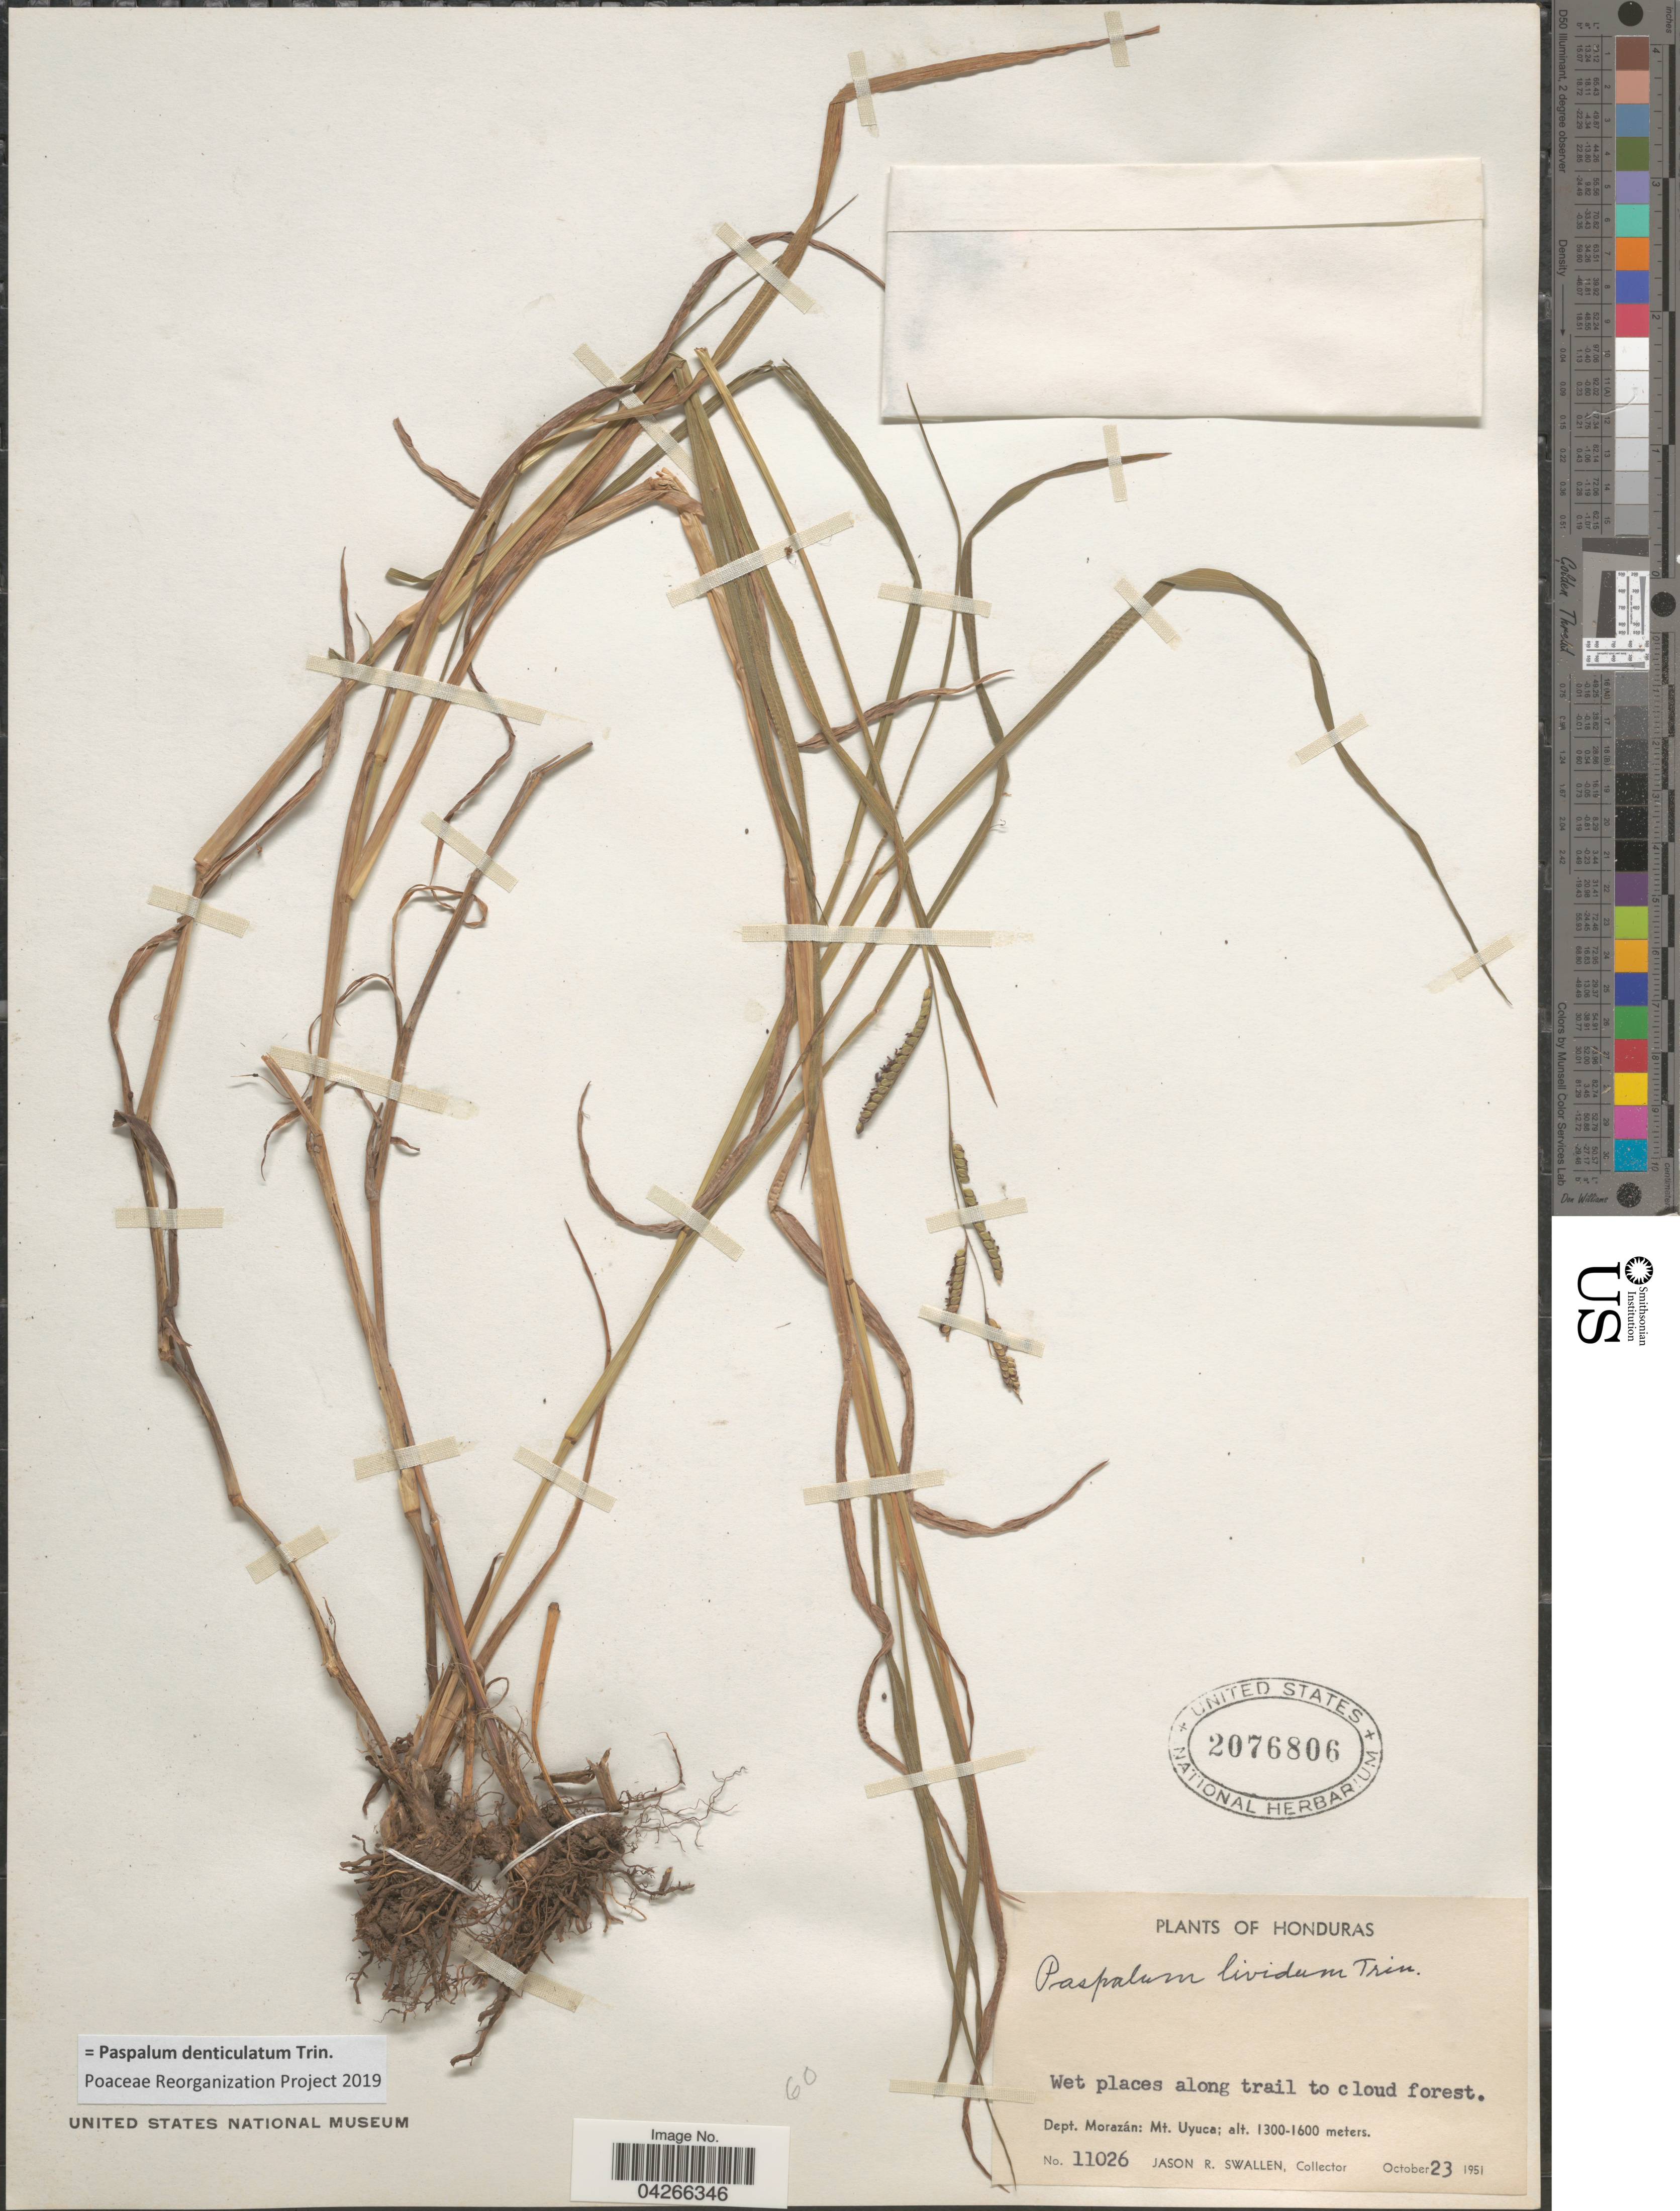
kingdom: Plantae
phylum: Tracheophyta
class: Liliopsida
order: Poales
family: Poaceae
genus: Paspalum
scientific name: Paspalum denticulatum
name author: Trin.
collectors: J. R. Swallen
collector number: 11026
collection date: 1951-10-23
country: Honduras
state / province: Fco. Morazán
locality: Wet places along trail to cloud forest. Dept. Morazán: Mt. Uyuca.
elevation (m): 1300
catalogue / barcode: US 2076806